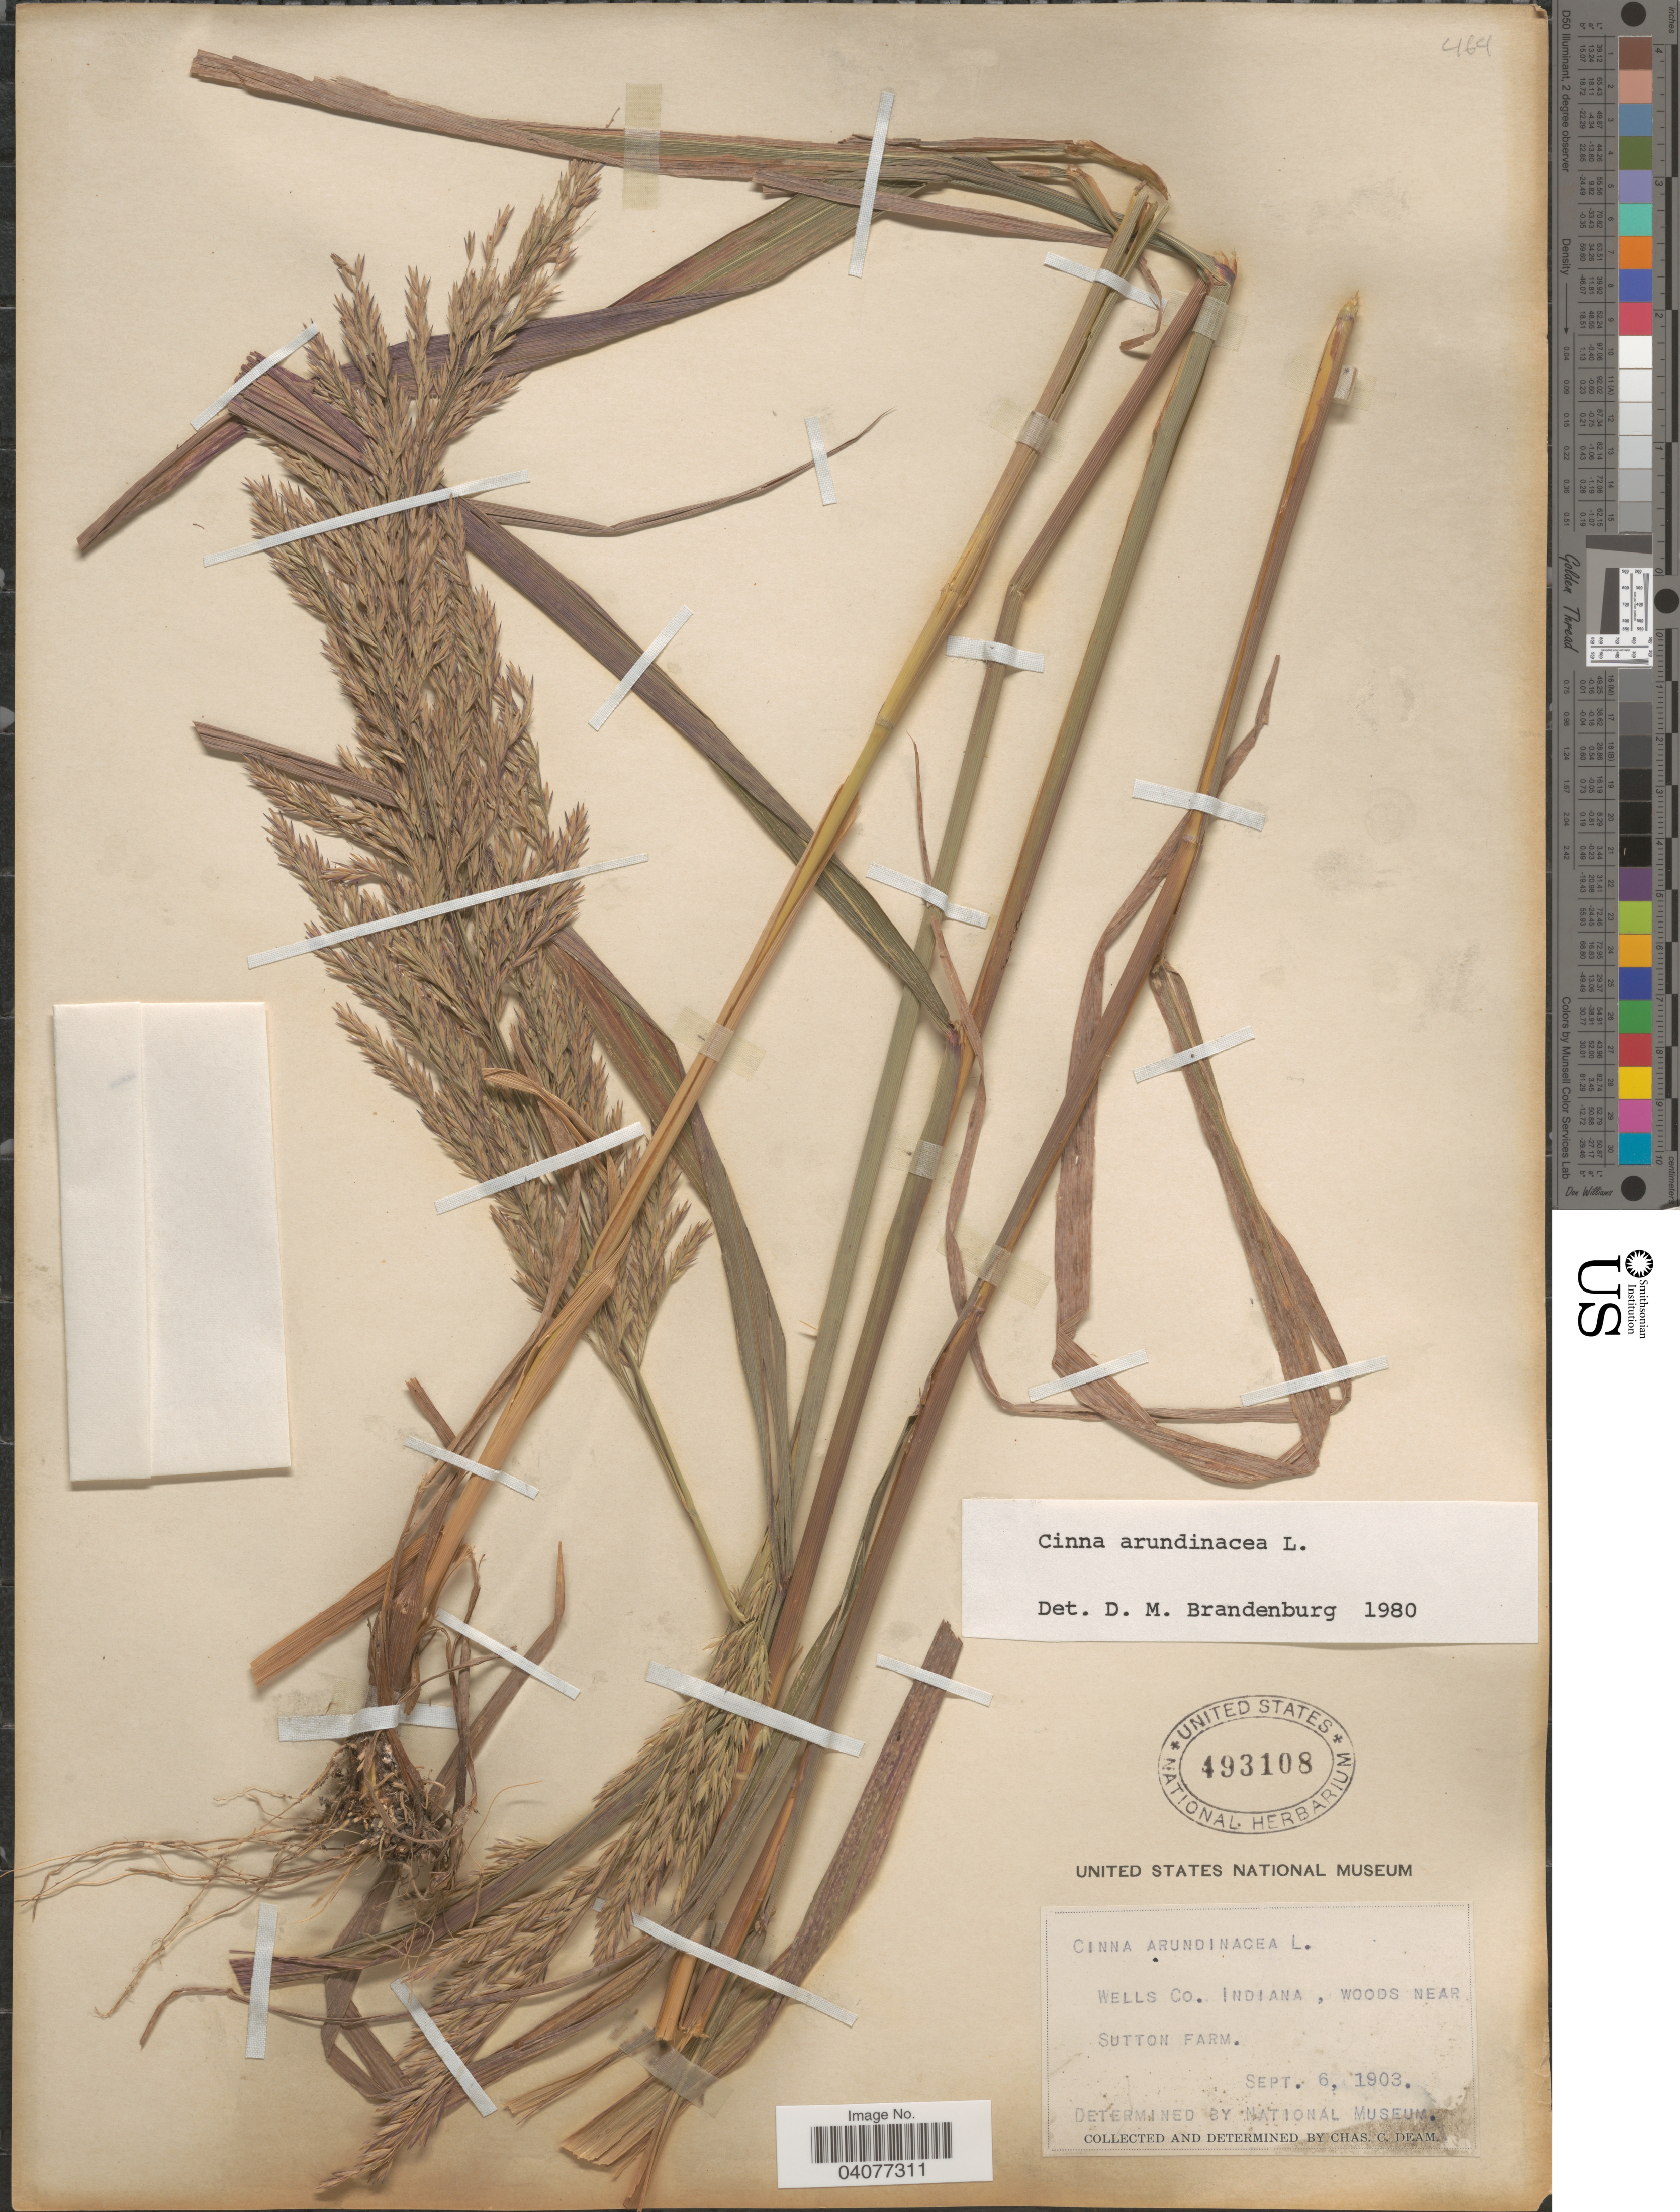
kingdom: Plantae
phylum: Tracheophyta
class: Liliopsida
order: Poales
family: Poaceae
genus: Cinna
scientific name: Cinna arundinacea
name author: L.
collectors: C. C. Deam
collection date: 1903-09-06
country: United States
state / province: Indiana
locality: Wells Co, woods near Sutton Farm.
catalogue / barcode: US 493108